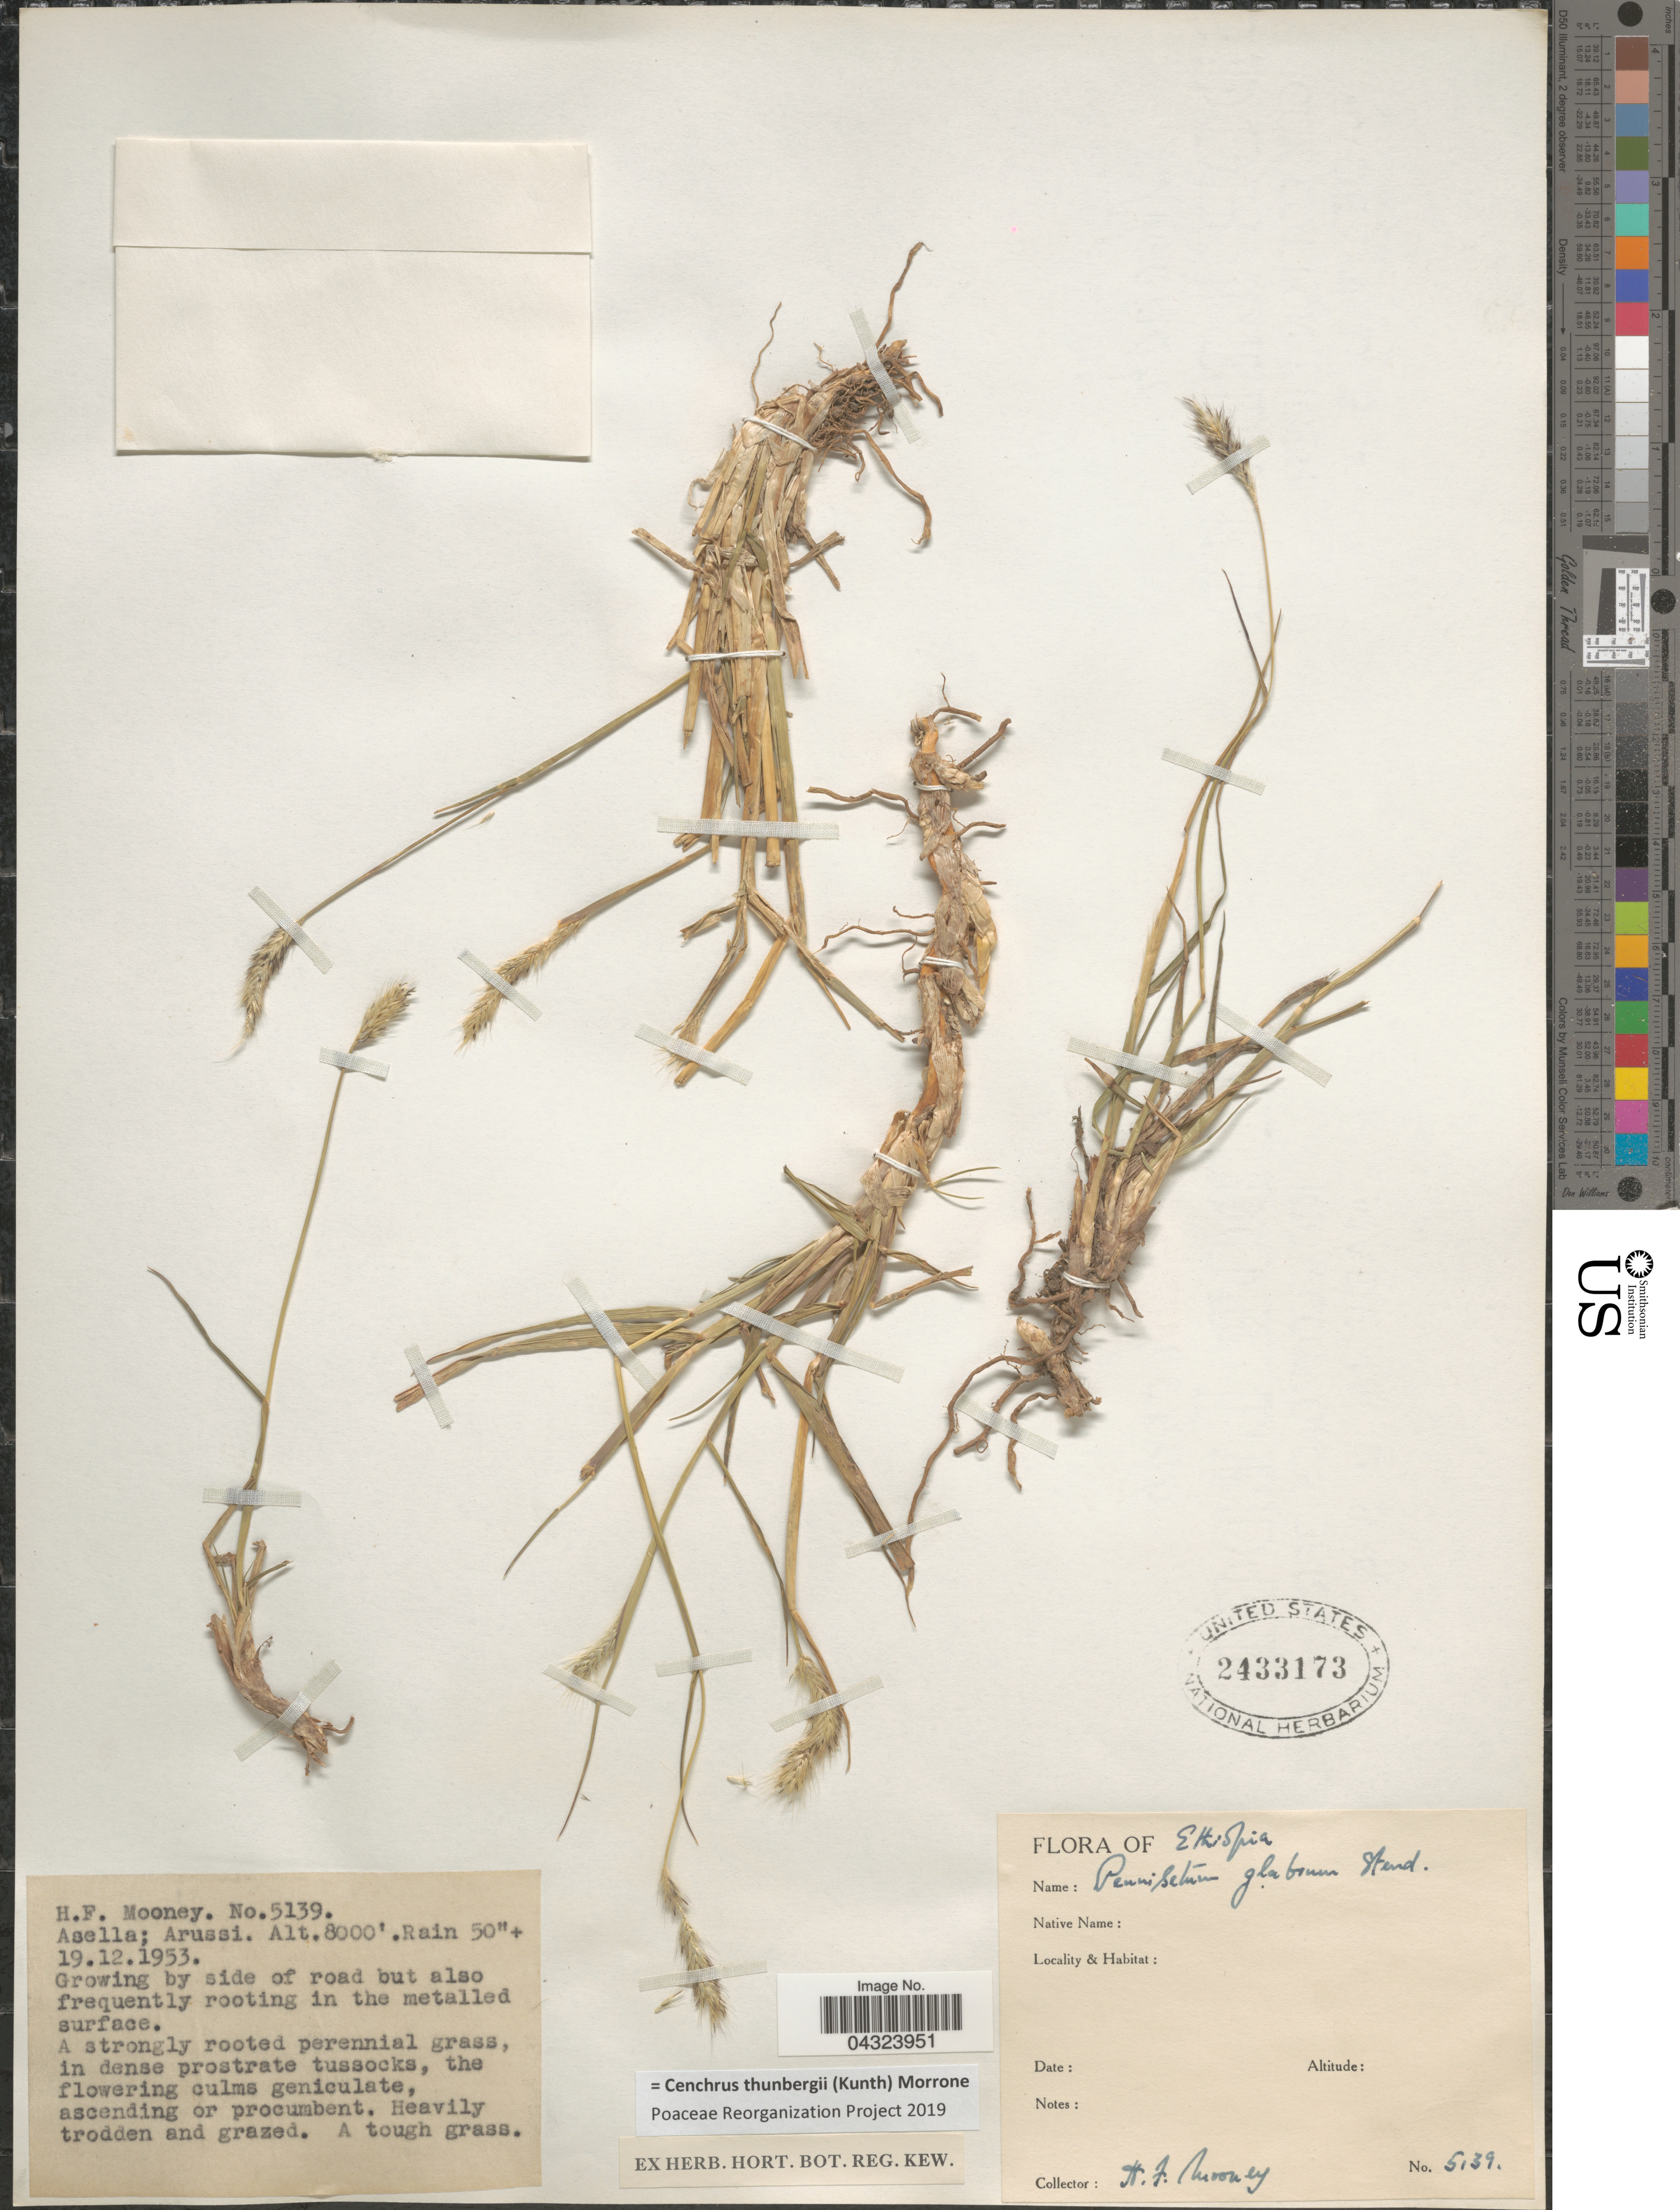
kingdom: Plantae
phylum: Tracheophyta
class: Liliopsida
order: Poales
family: Poaceae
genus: Cenchrus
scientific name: Cenchrus thunbergii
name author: (Kunth) Morrone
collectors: H. Mooney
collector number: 5139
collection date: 1953-12-19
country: Ethiopia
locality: Asella; Arussi.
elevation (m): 2438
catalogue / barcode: US 2433173